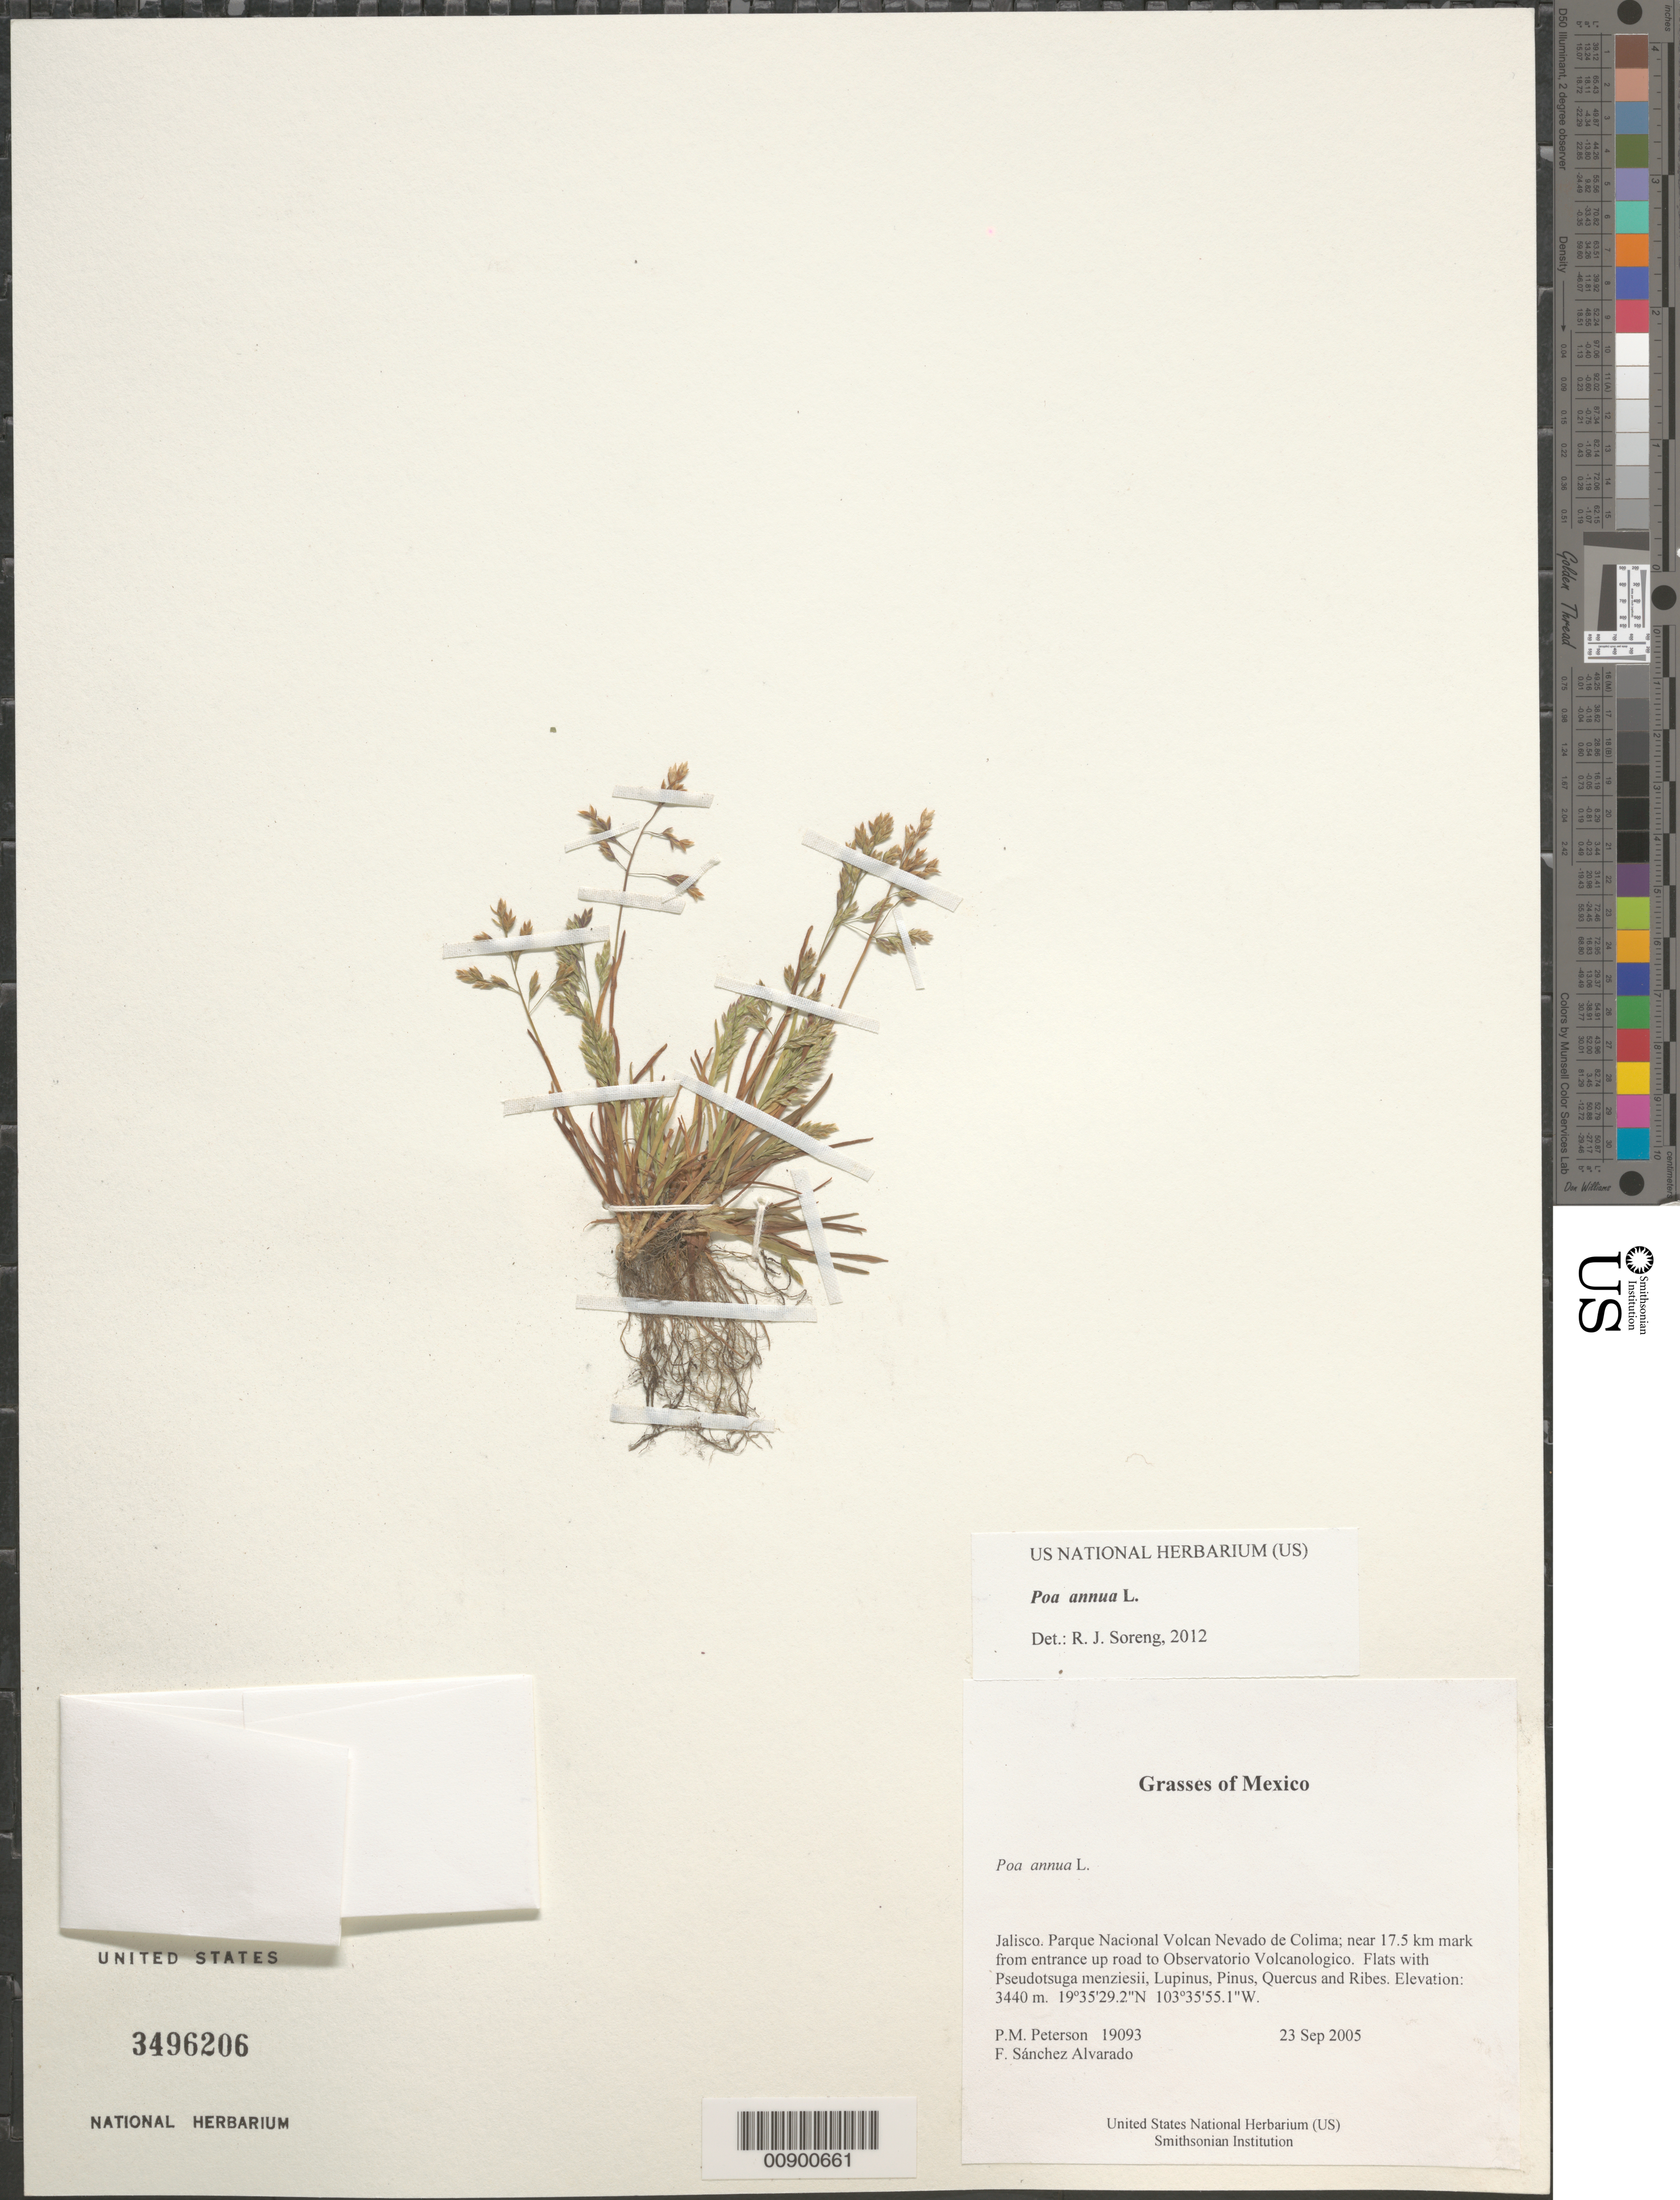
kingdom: Plantae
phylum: Tracheophyta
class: Liliopsida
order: Poales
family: Poaceae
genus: Poa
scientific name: Poa annua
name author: L.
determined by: Soreng, Robert J., Research Associate (BOT), Smithsonian Institution - National Museum of Natural History (UNITED STATES)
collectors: P. M. Peterson & F. Sánchez Alvarado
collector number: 19093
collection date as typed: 23 Sep 2005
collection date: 2005-09-23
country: Mexico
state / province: Jalisco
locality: Parque Nacional Volcan Nevado de Colima; near 17.5 km mark from entrance up road to Observatorio Volcanologico. Flats with Pseudotsuga menziesii, Lupinus, Pinus, Quercus and Ribes.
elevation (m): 3440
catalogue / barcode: US 3496206